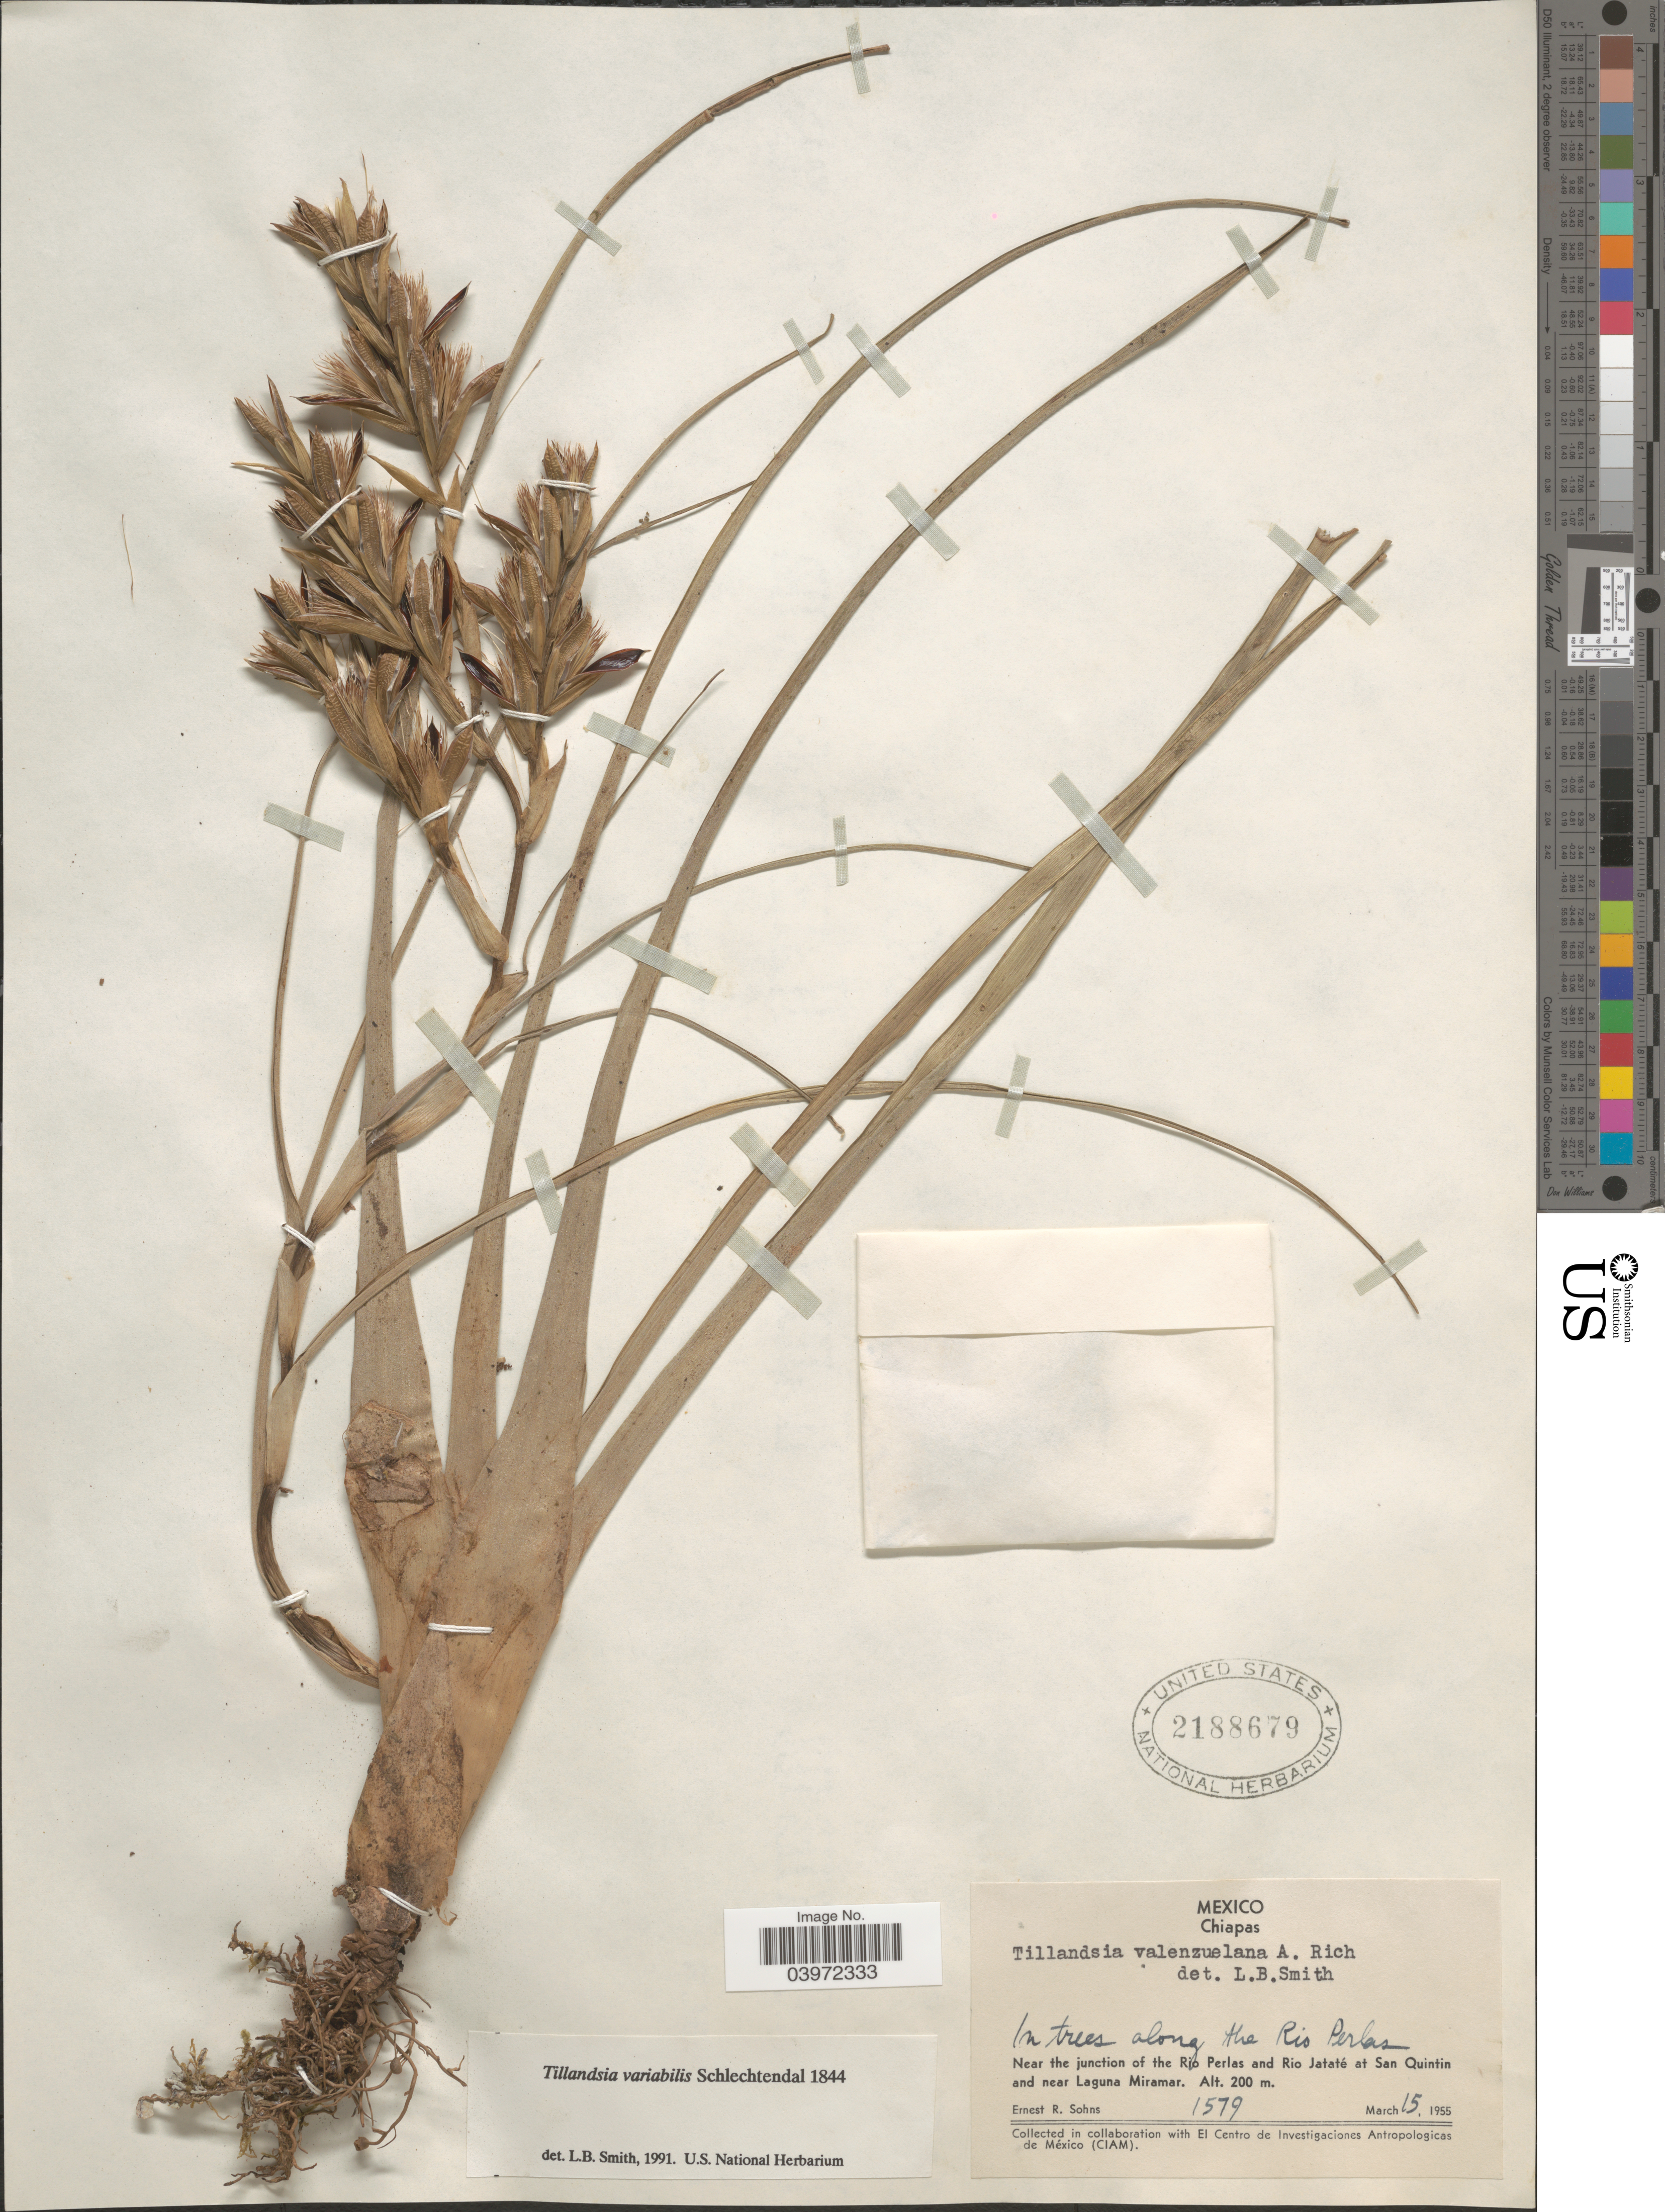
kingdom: Plantae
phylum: Tracheophyta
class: Liliopsida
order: Poales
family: Bromeliaceae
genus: Tillandsia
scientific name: Tillandsia variabilis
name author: Schltdl.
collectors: E. R. Sohns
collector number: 1579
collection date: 1955-03-15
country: Mexico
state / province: Chiapas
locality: In trees along the Rio Perlas. Near the junction of the Rio Perlas and Rio Jataté at San Quintin and near Laguna Miramar.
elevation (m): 200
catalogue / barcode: US 2188679